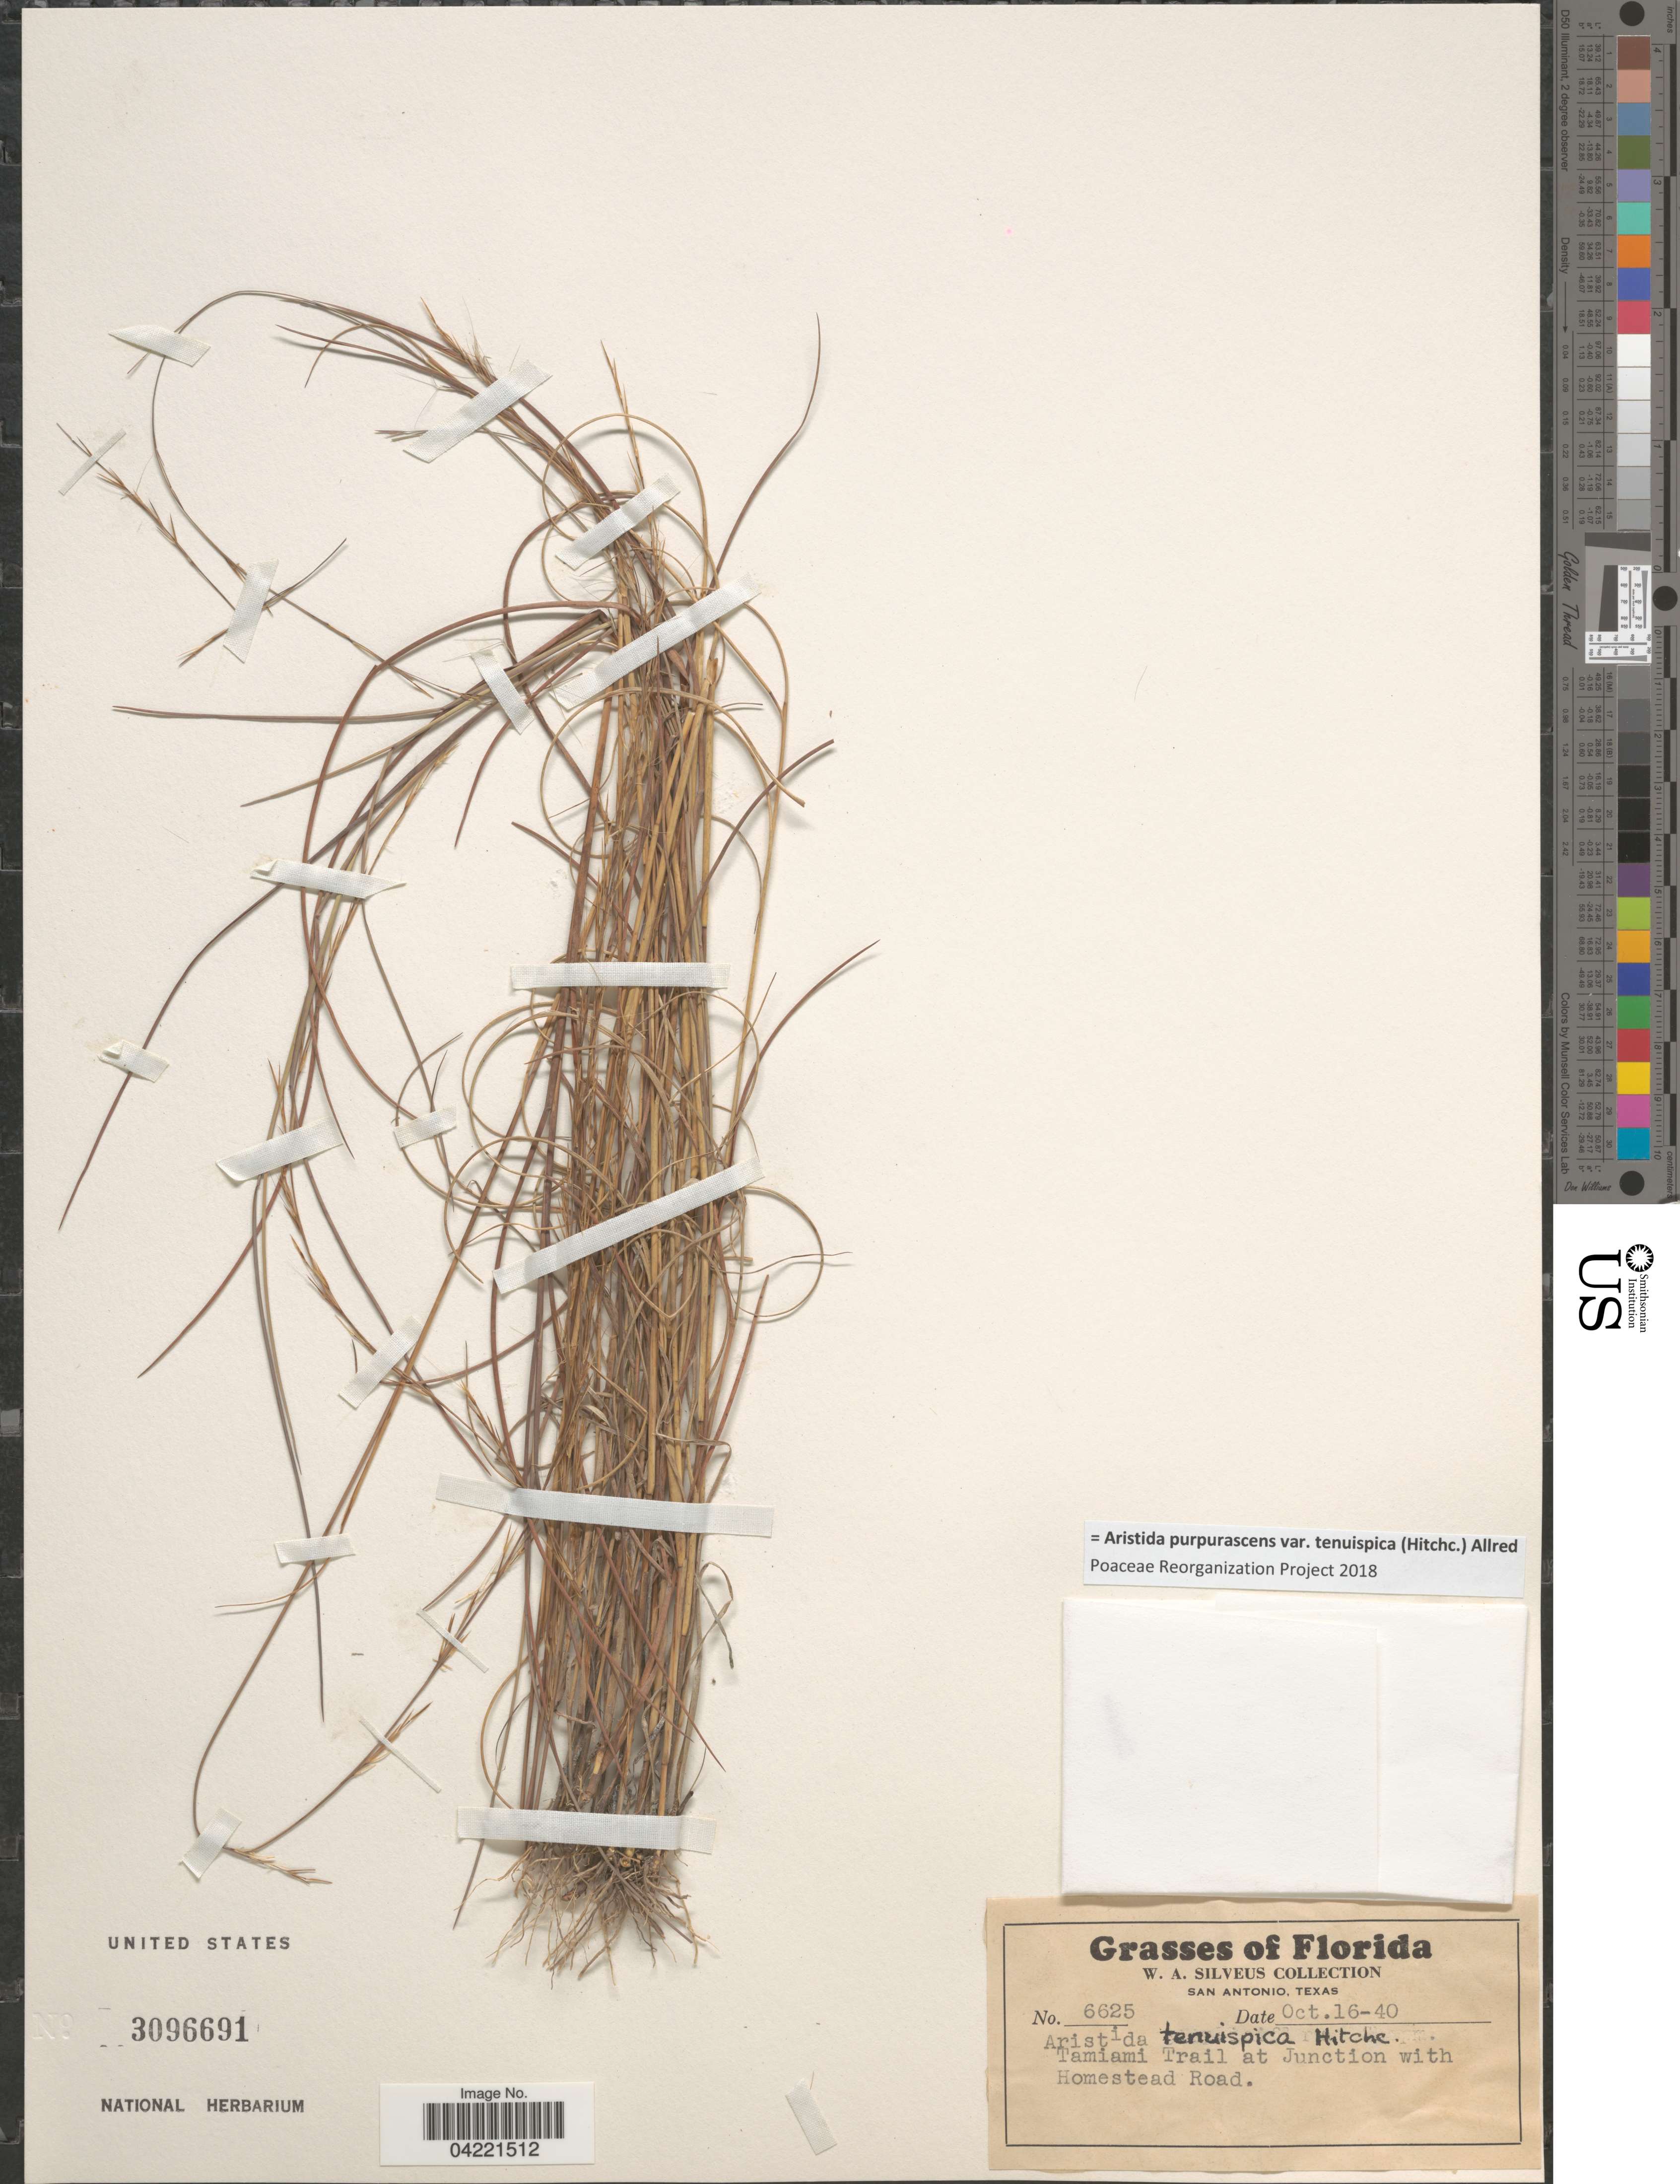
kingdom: Plantae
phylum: Tracheophyta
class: Liliopsida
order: Poales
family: Poaceae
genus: Aristida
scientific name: Aristida purpurascens var. tenuispica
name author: (Hitchc.) Allred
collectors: W. Silveus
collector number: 6625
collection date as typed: Transcribed d/m/y: 16/10/40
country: United States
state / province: Florida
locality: Tamiami Trail at Junction with Homestead Road.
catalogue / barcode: US 3096691